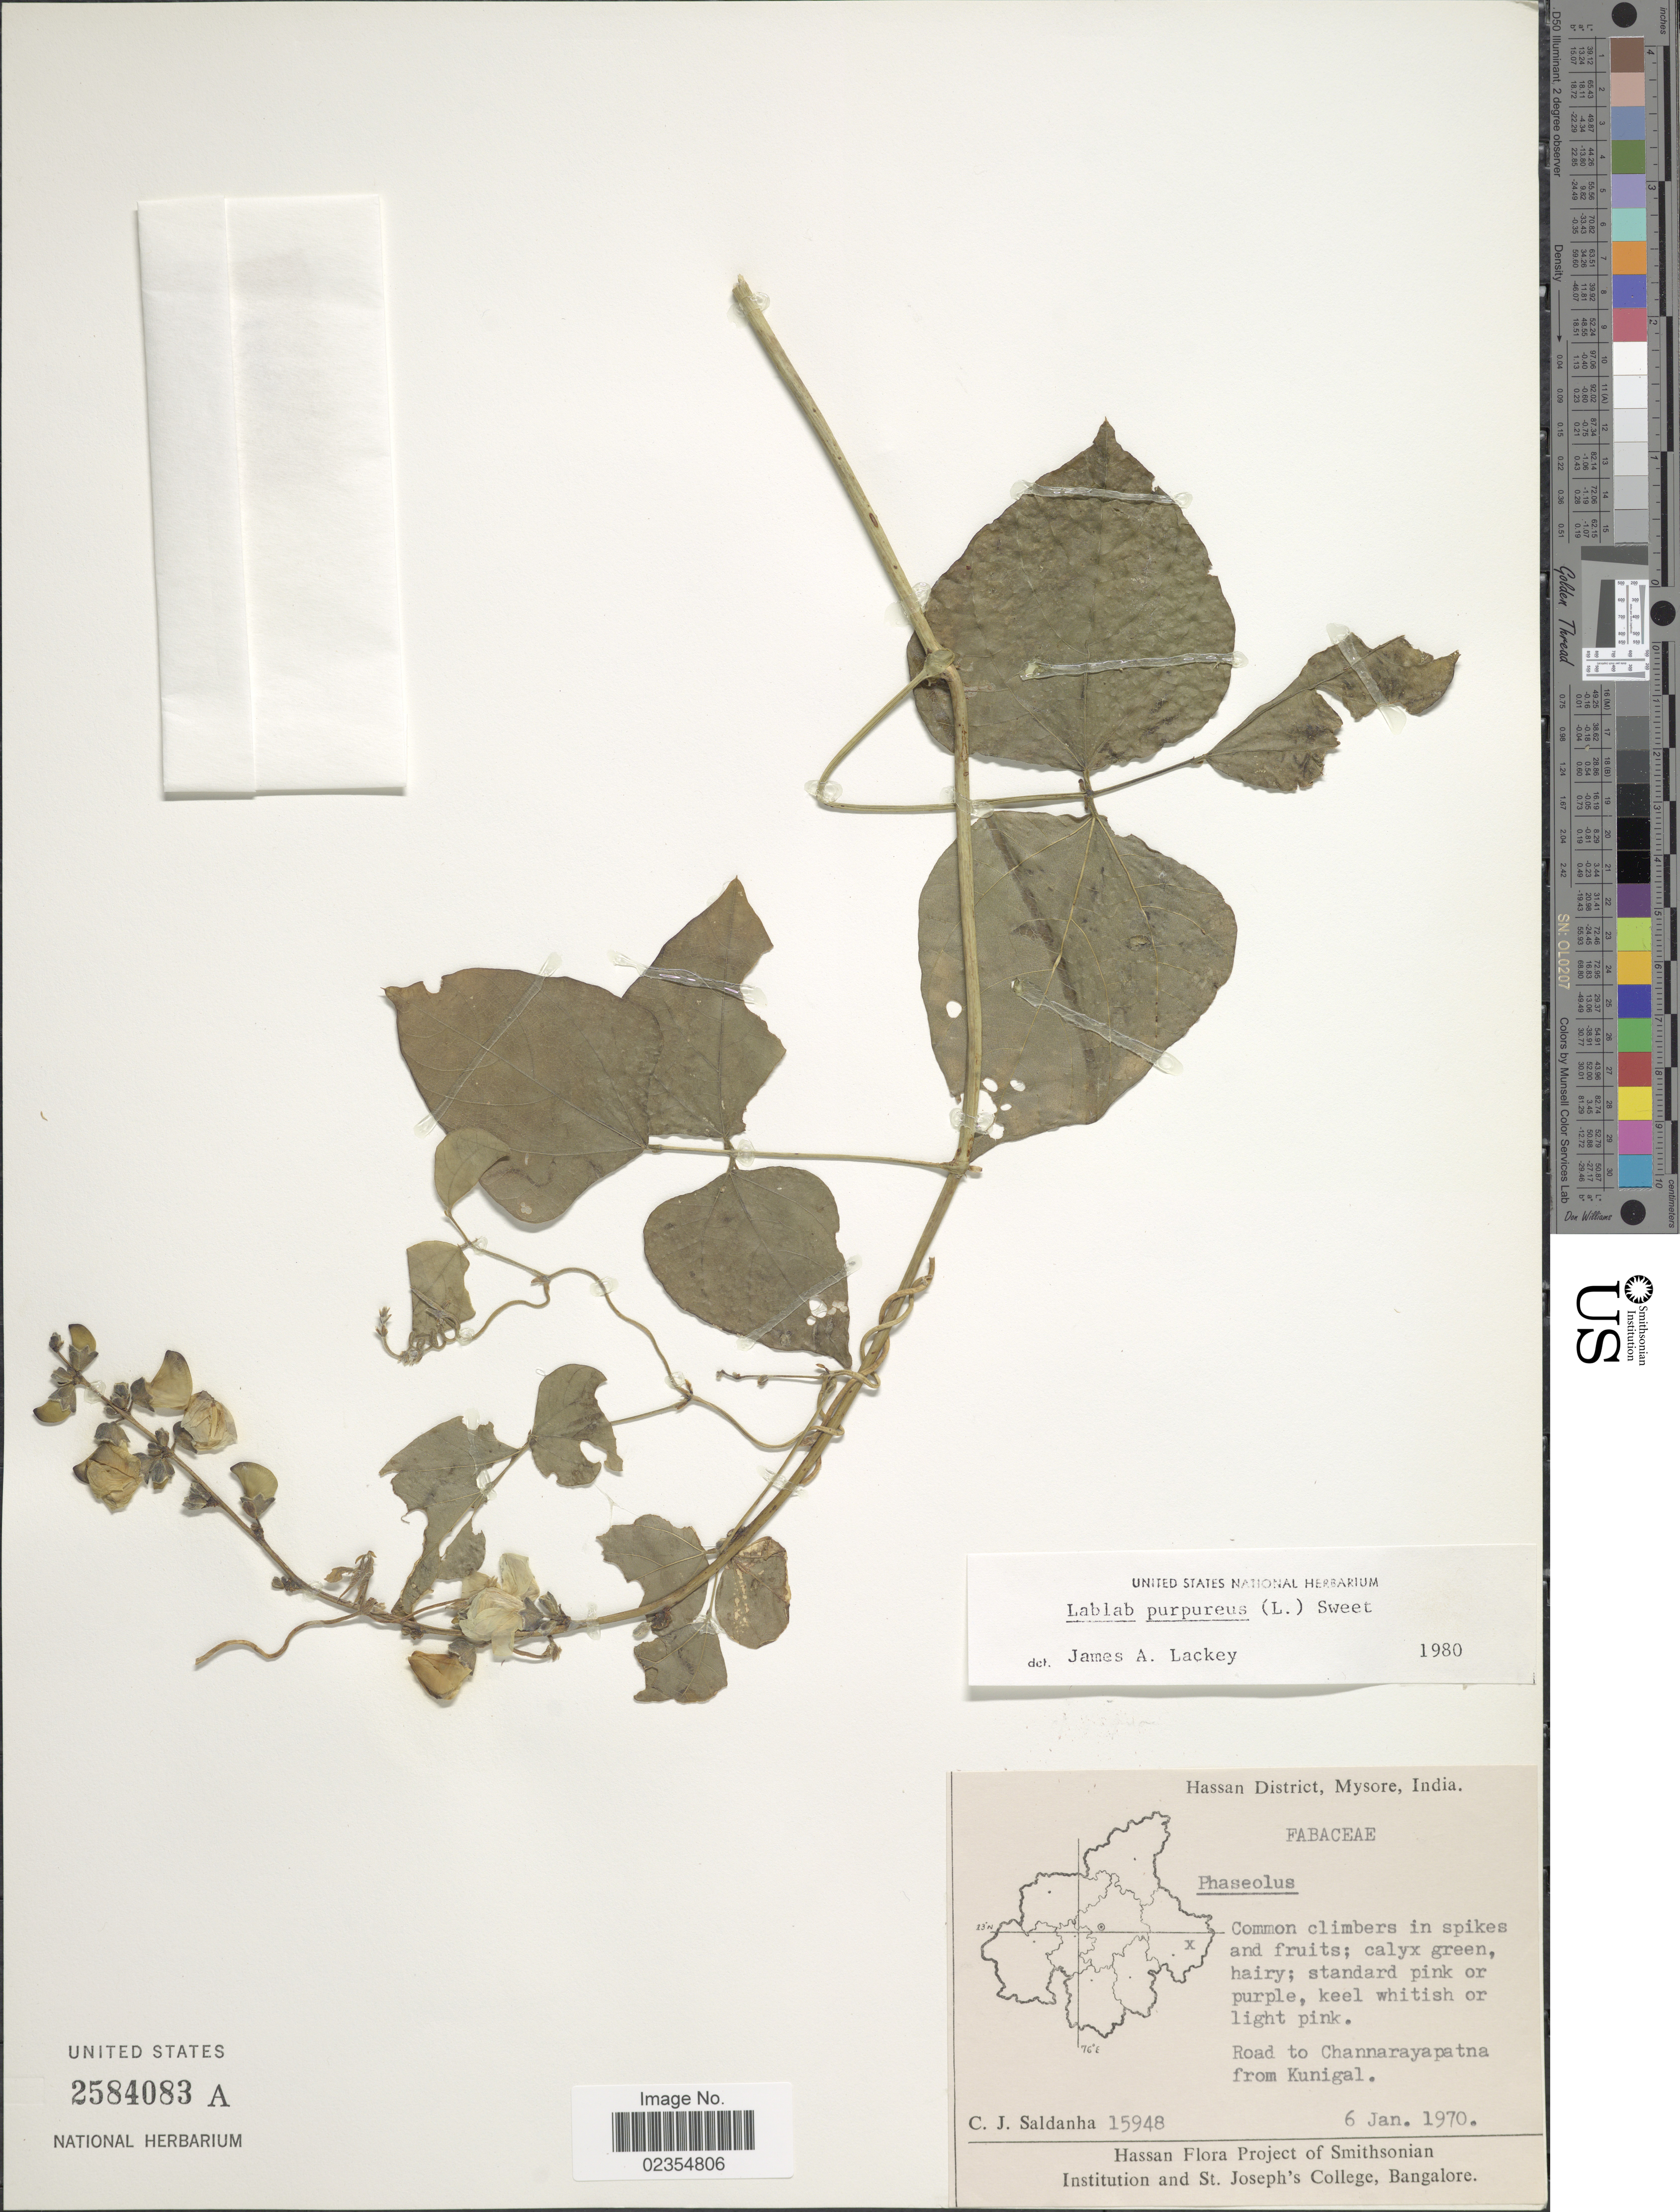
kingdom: Plantae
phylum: Tracheophyta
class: Magnoliopsida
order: Fabales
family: Fabaceae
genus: Lablab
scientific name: Lablab purpureus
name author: (L.) Sweet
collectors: C. J. Saldanha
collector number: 15948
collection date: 1970-01-06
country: India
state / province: Karnataka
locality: Hassan District, Mysore, road to Channarayapatna from Kunigal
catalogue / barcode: US 2584083A